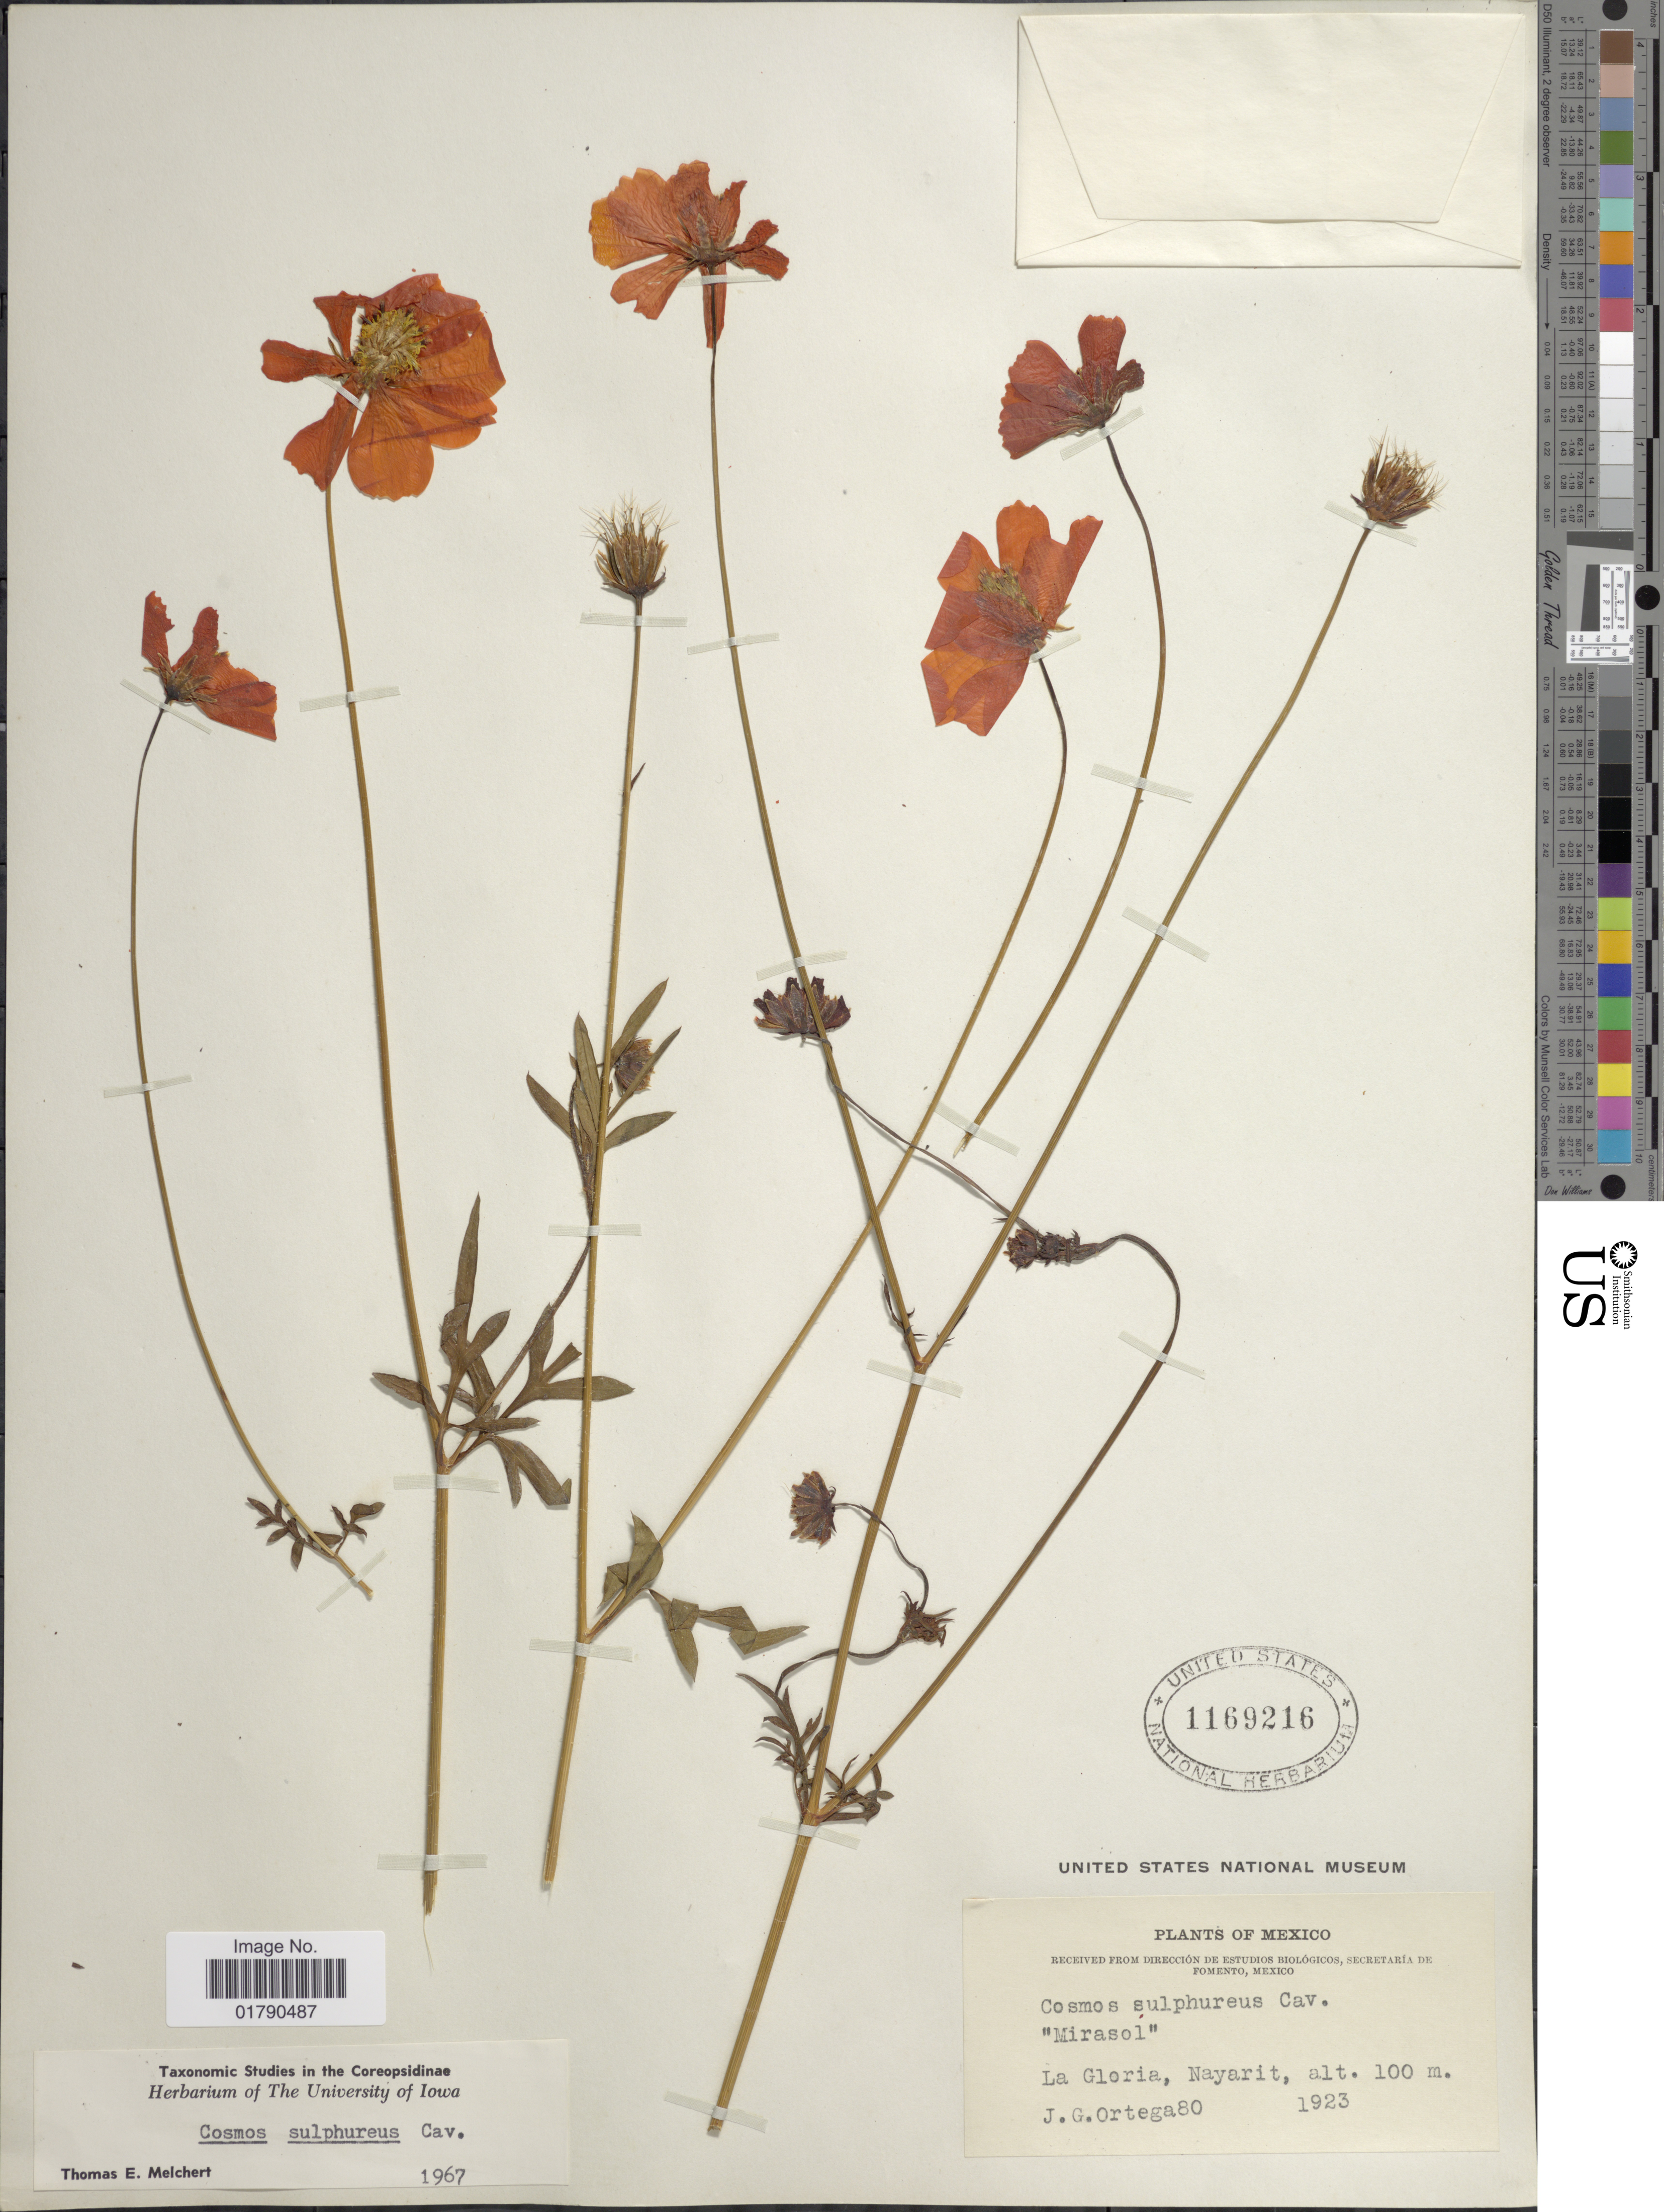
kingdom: Plantae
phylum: Tracheophyta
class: Magnoliopsida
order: Asterales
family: Asteraceae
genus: Cosmos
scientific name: Cosmos sulphureus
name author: Cav.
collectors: J. Ortega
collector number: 80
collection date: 1923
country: Mexico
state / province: Nayarit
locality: La Gloria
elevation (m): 100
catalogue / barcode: US 1169216